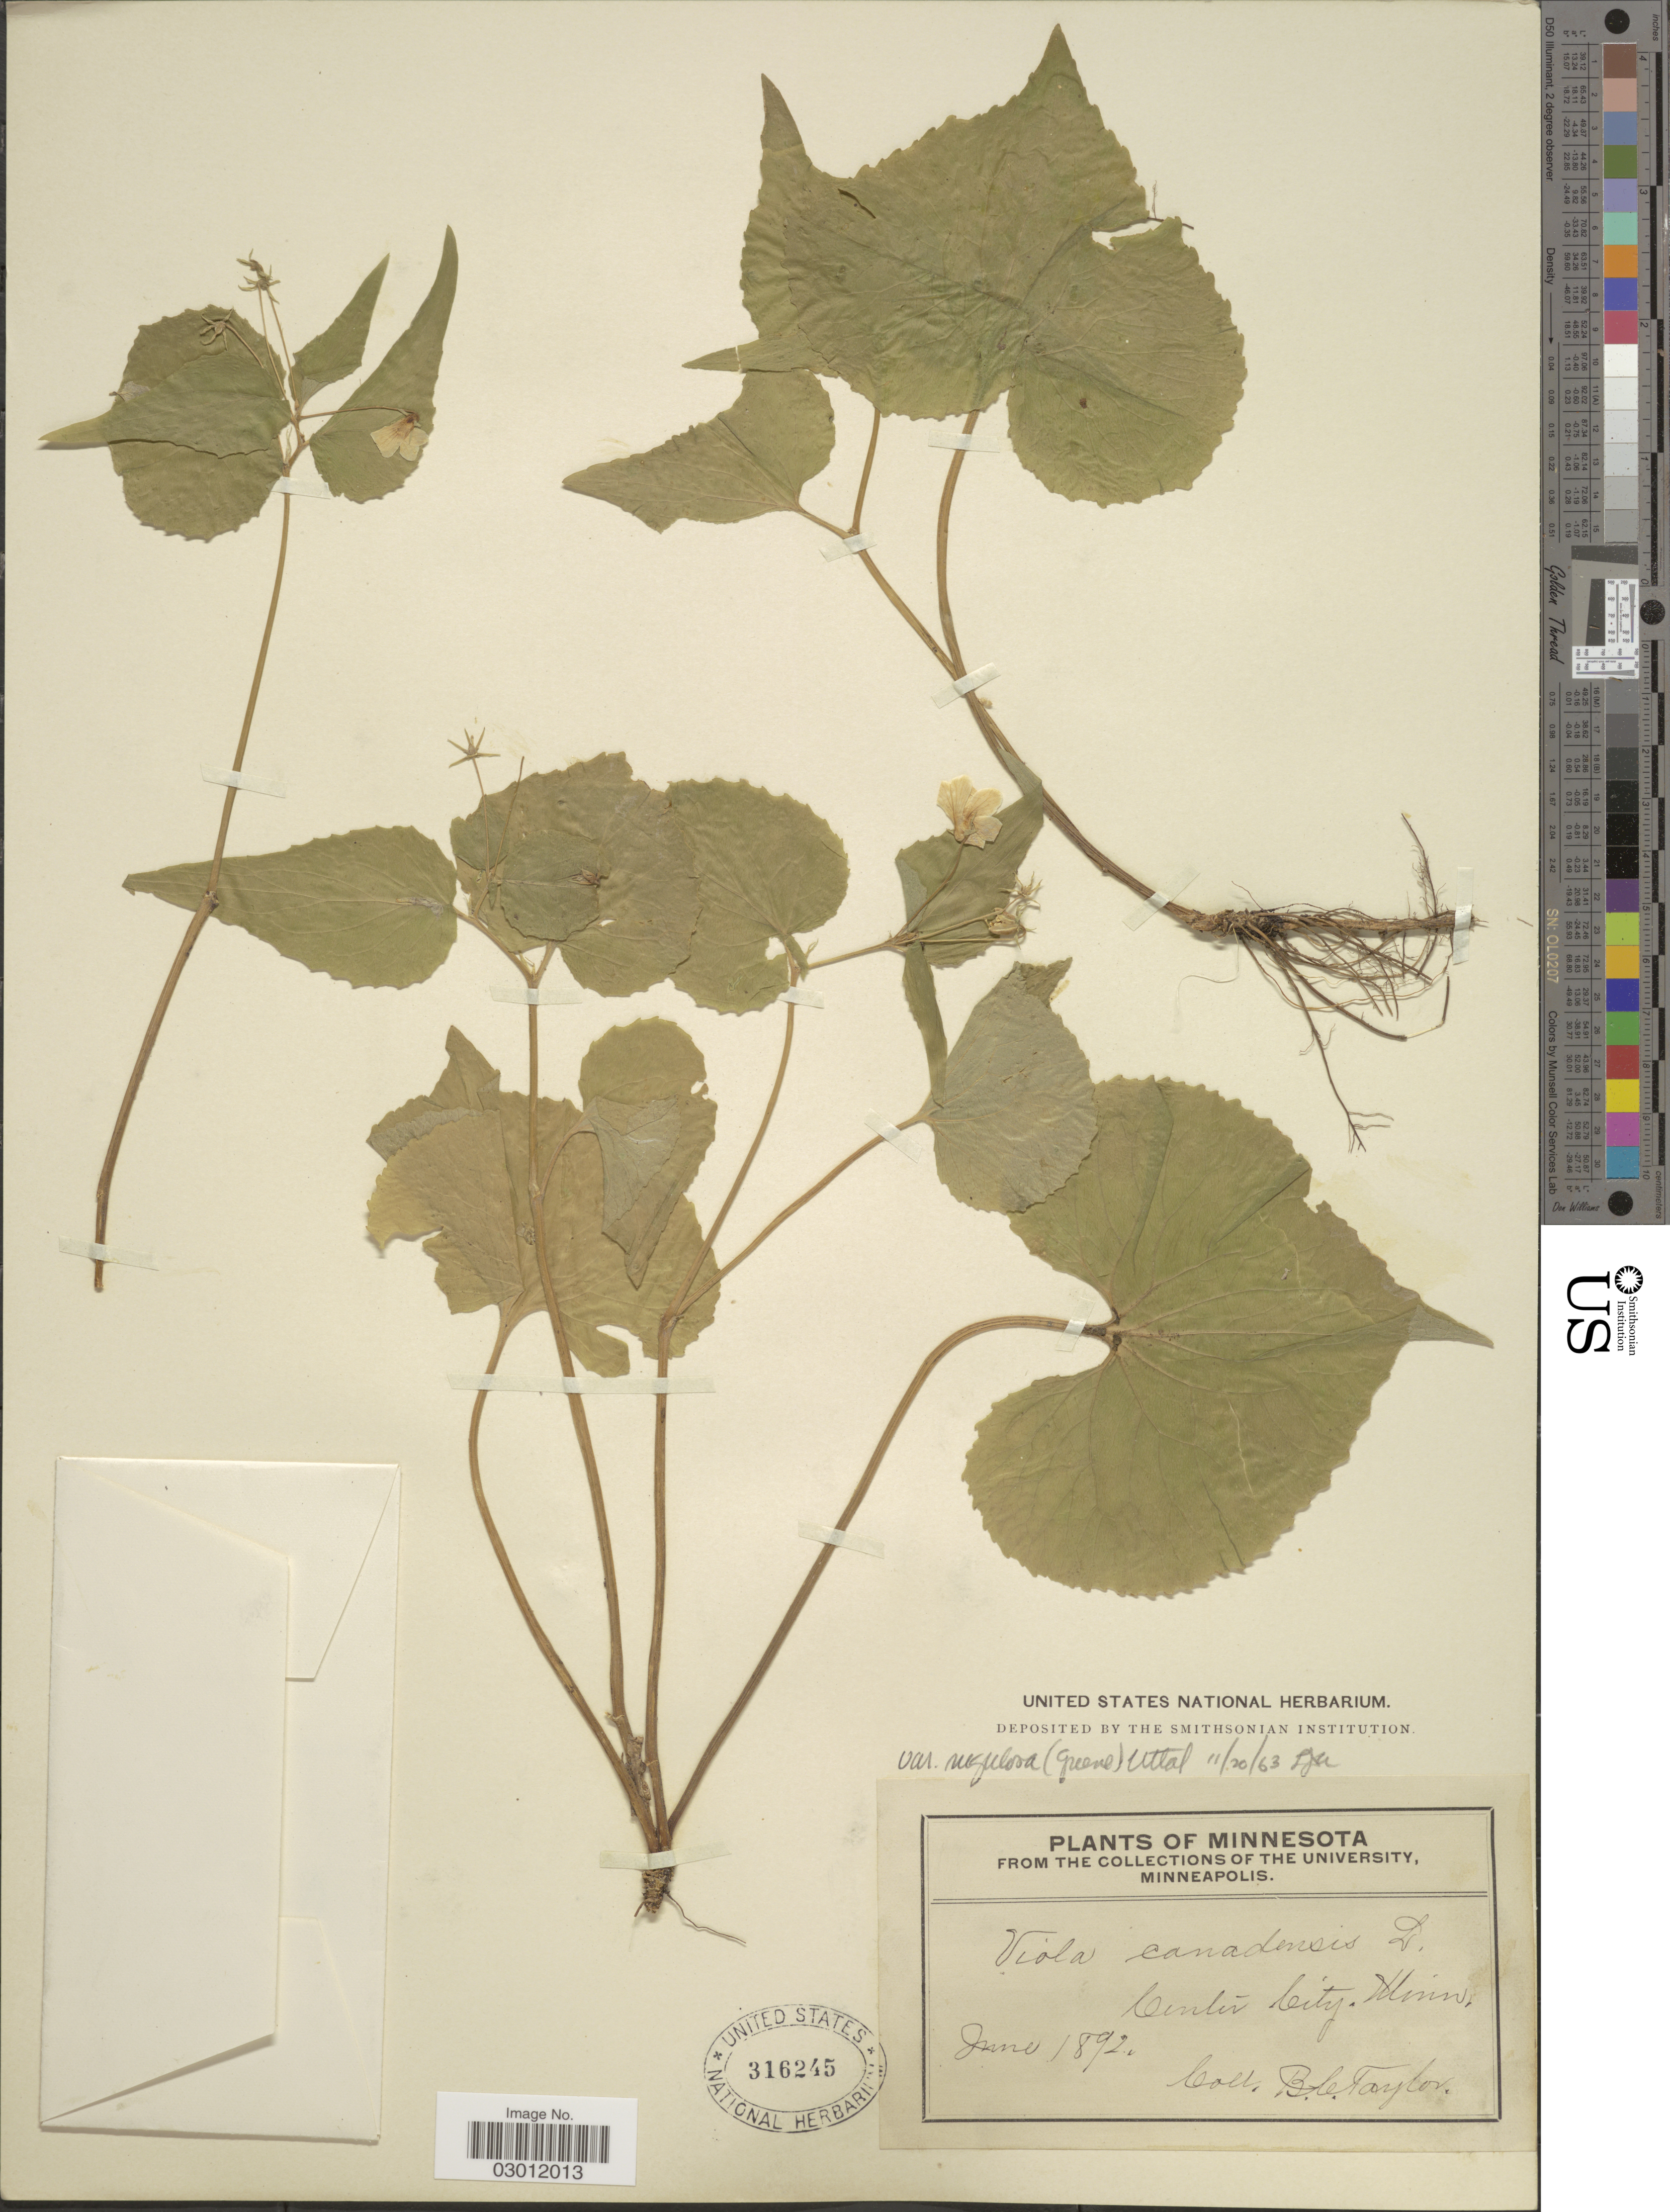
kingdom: Plantae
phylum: Tracheophyta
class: Magnoliopsida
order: Malpighiales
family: Violaceae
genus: Viola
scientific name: Viola canadensis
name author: L.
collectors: B. C. Taylor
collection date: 1892-06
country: United States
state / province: Minnesota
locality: Center City. Minn.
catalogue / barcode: US 316245